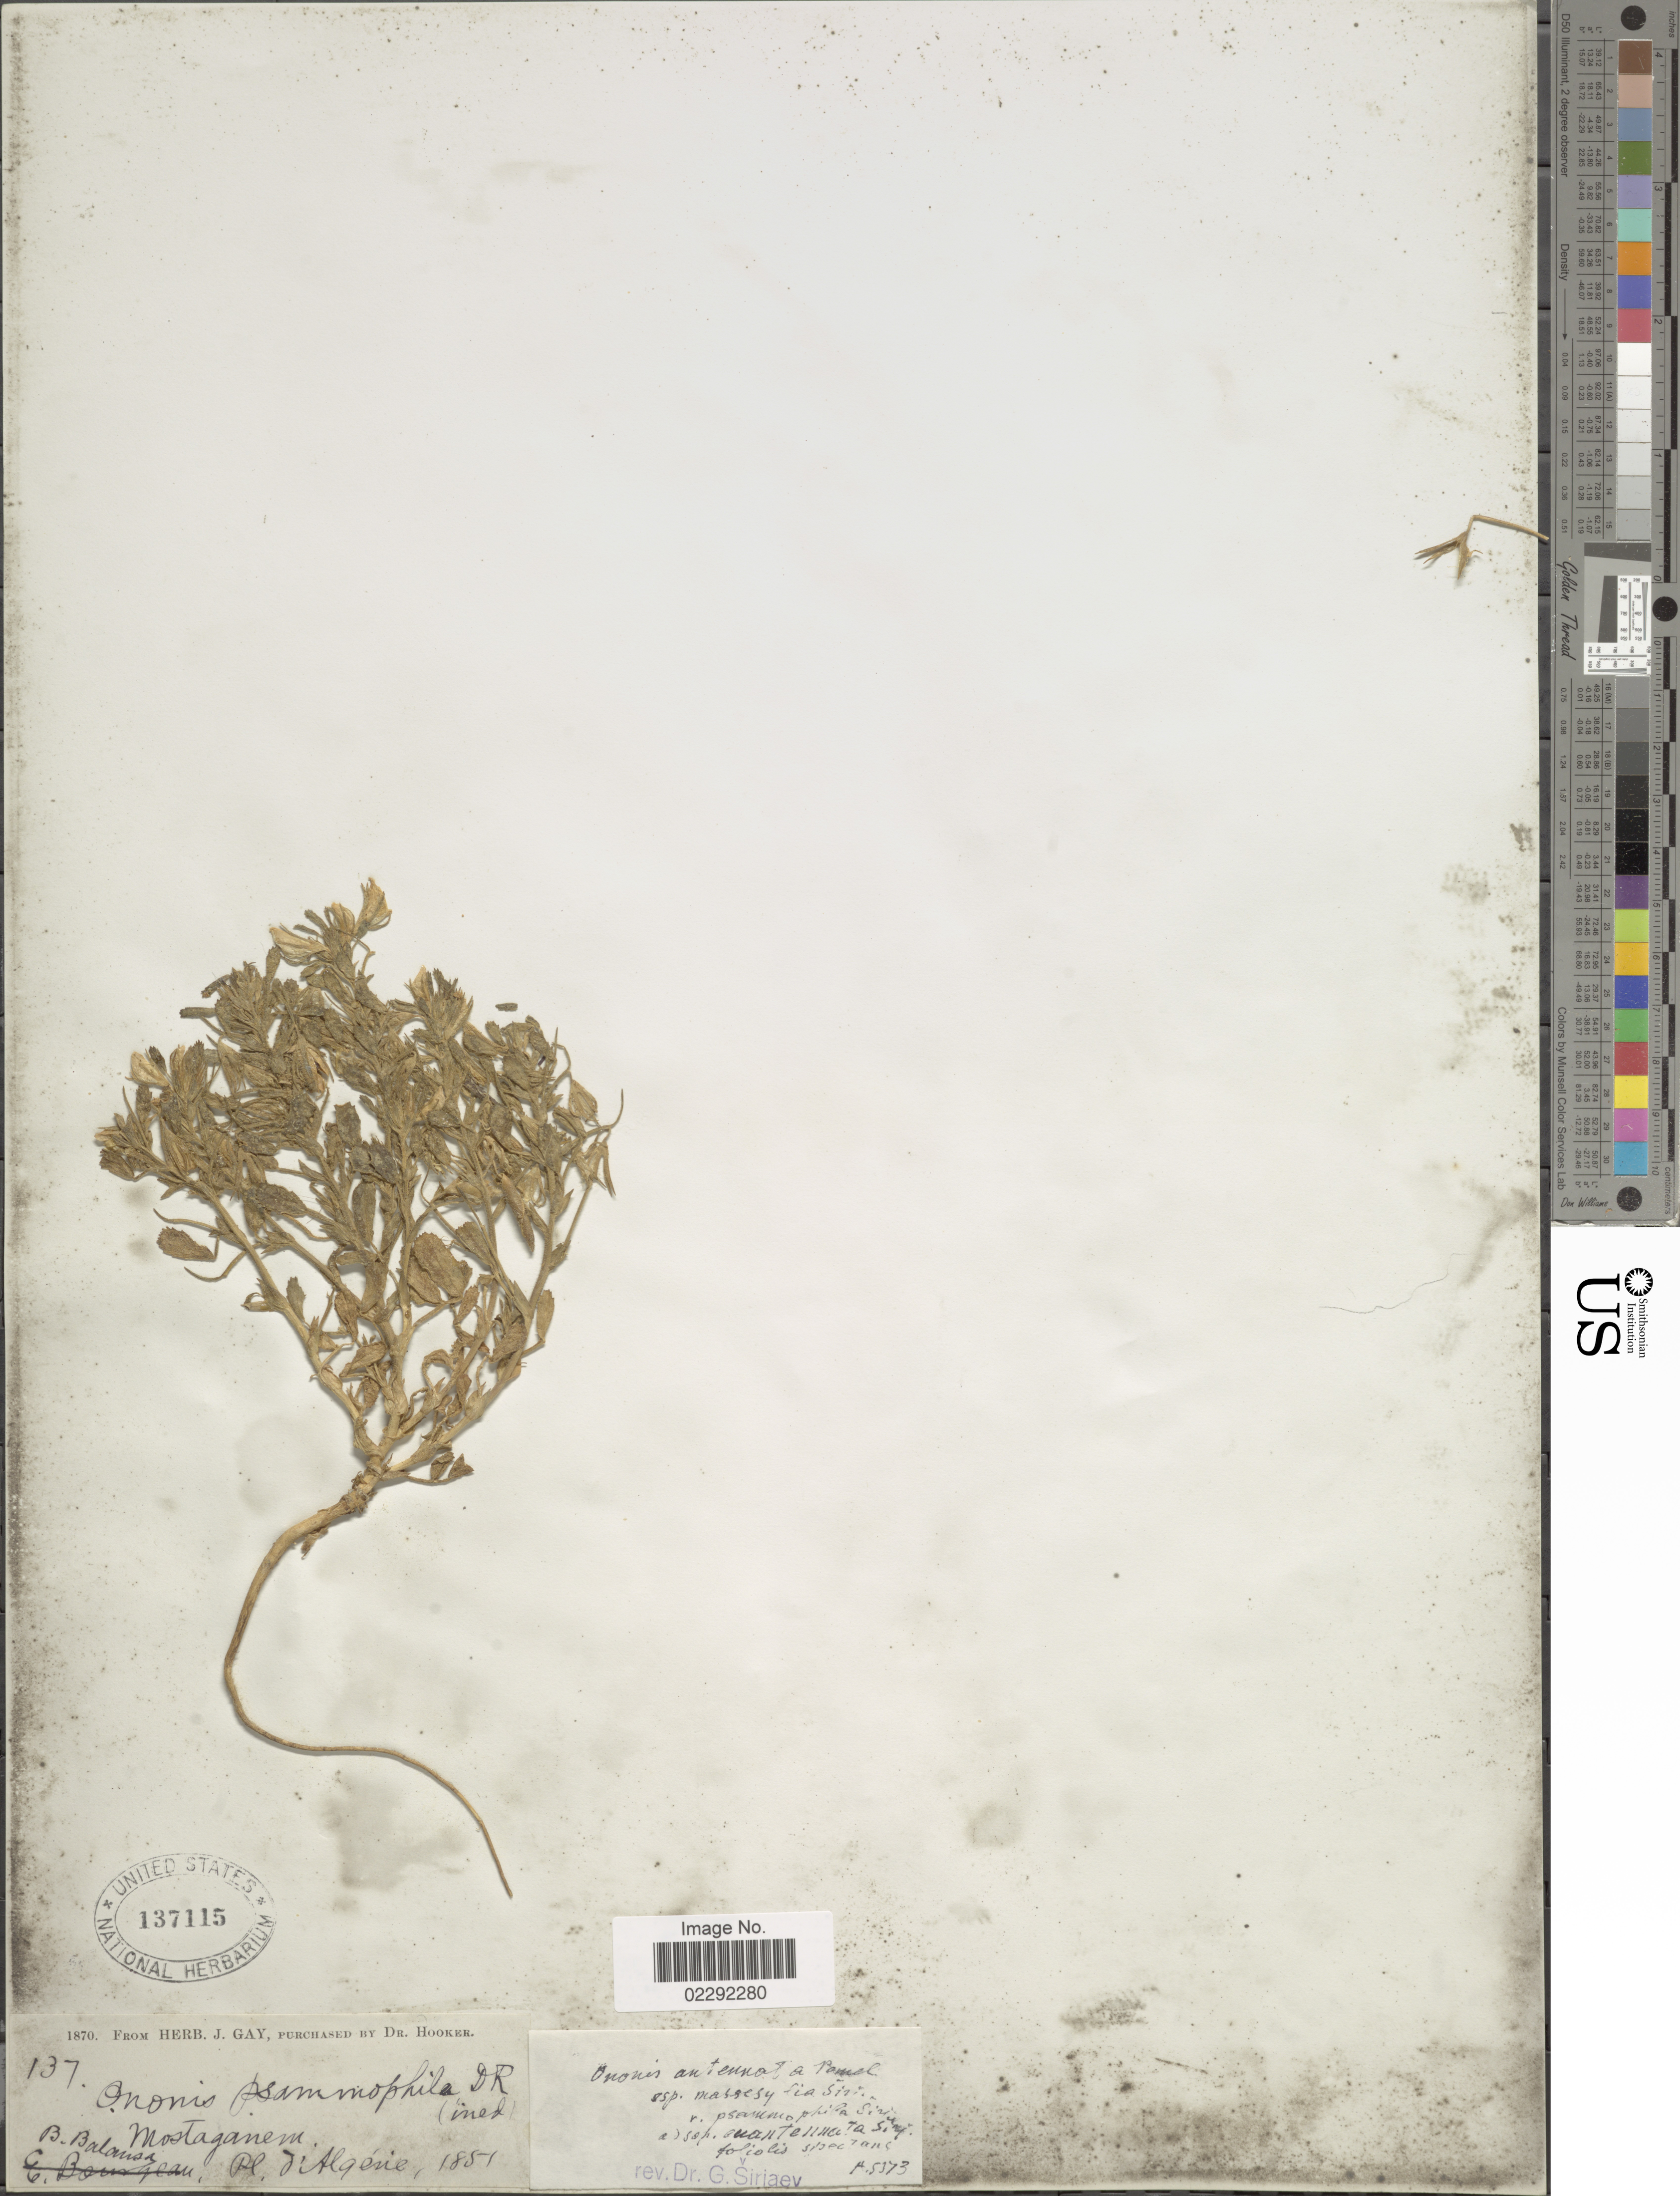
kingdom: Plantae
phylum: Tracheophyta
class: Magnoliopsida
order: Fabales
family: Fabaceae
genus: Ononis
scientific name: Ononis antennata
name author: Pomel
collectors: B. Balansa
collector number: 137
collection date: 1851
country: Algeria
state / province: Mostaganem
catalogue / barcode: US 137115